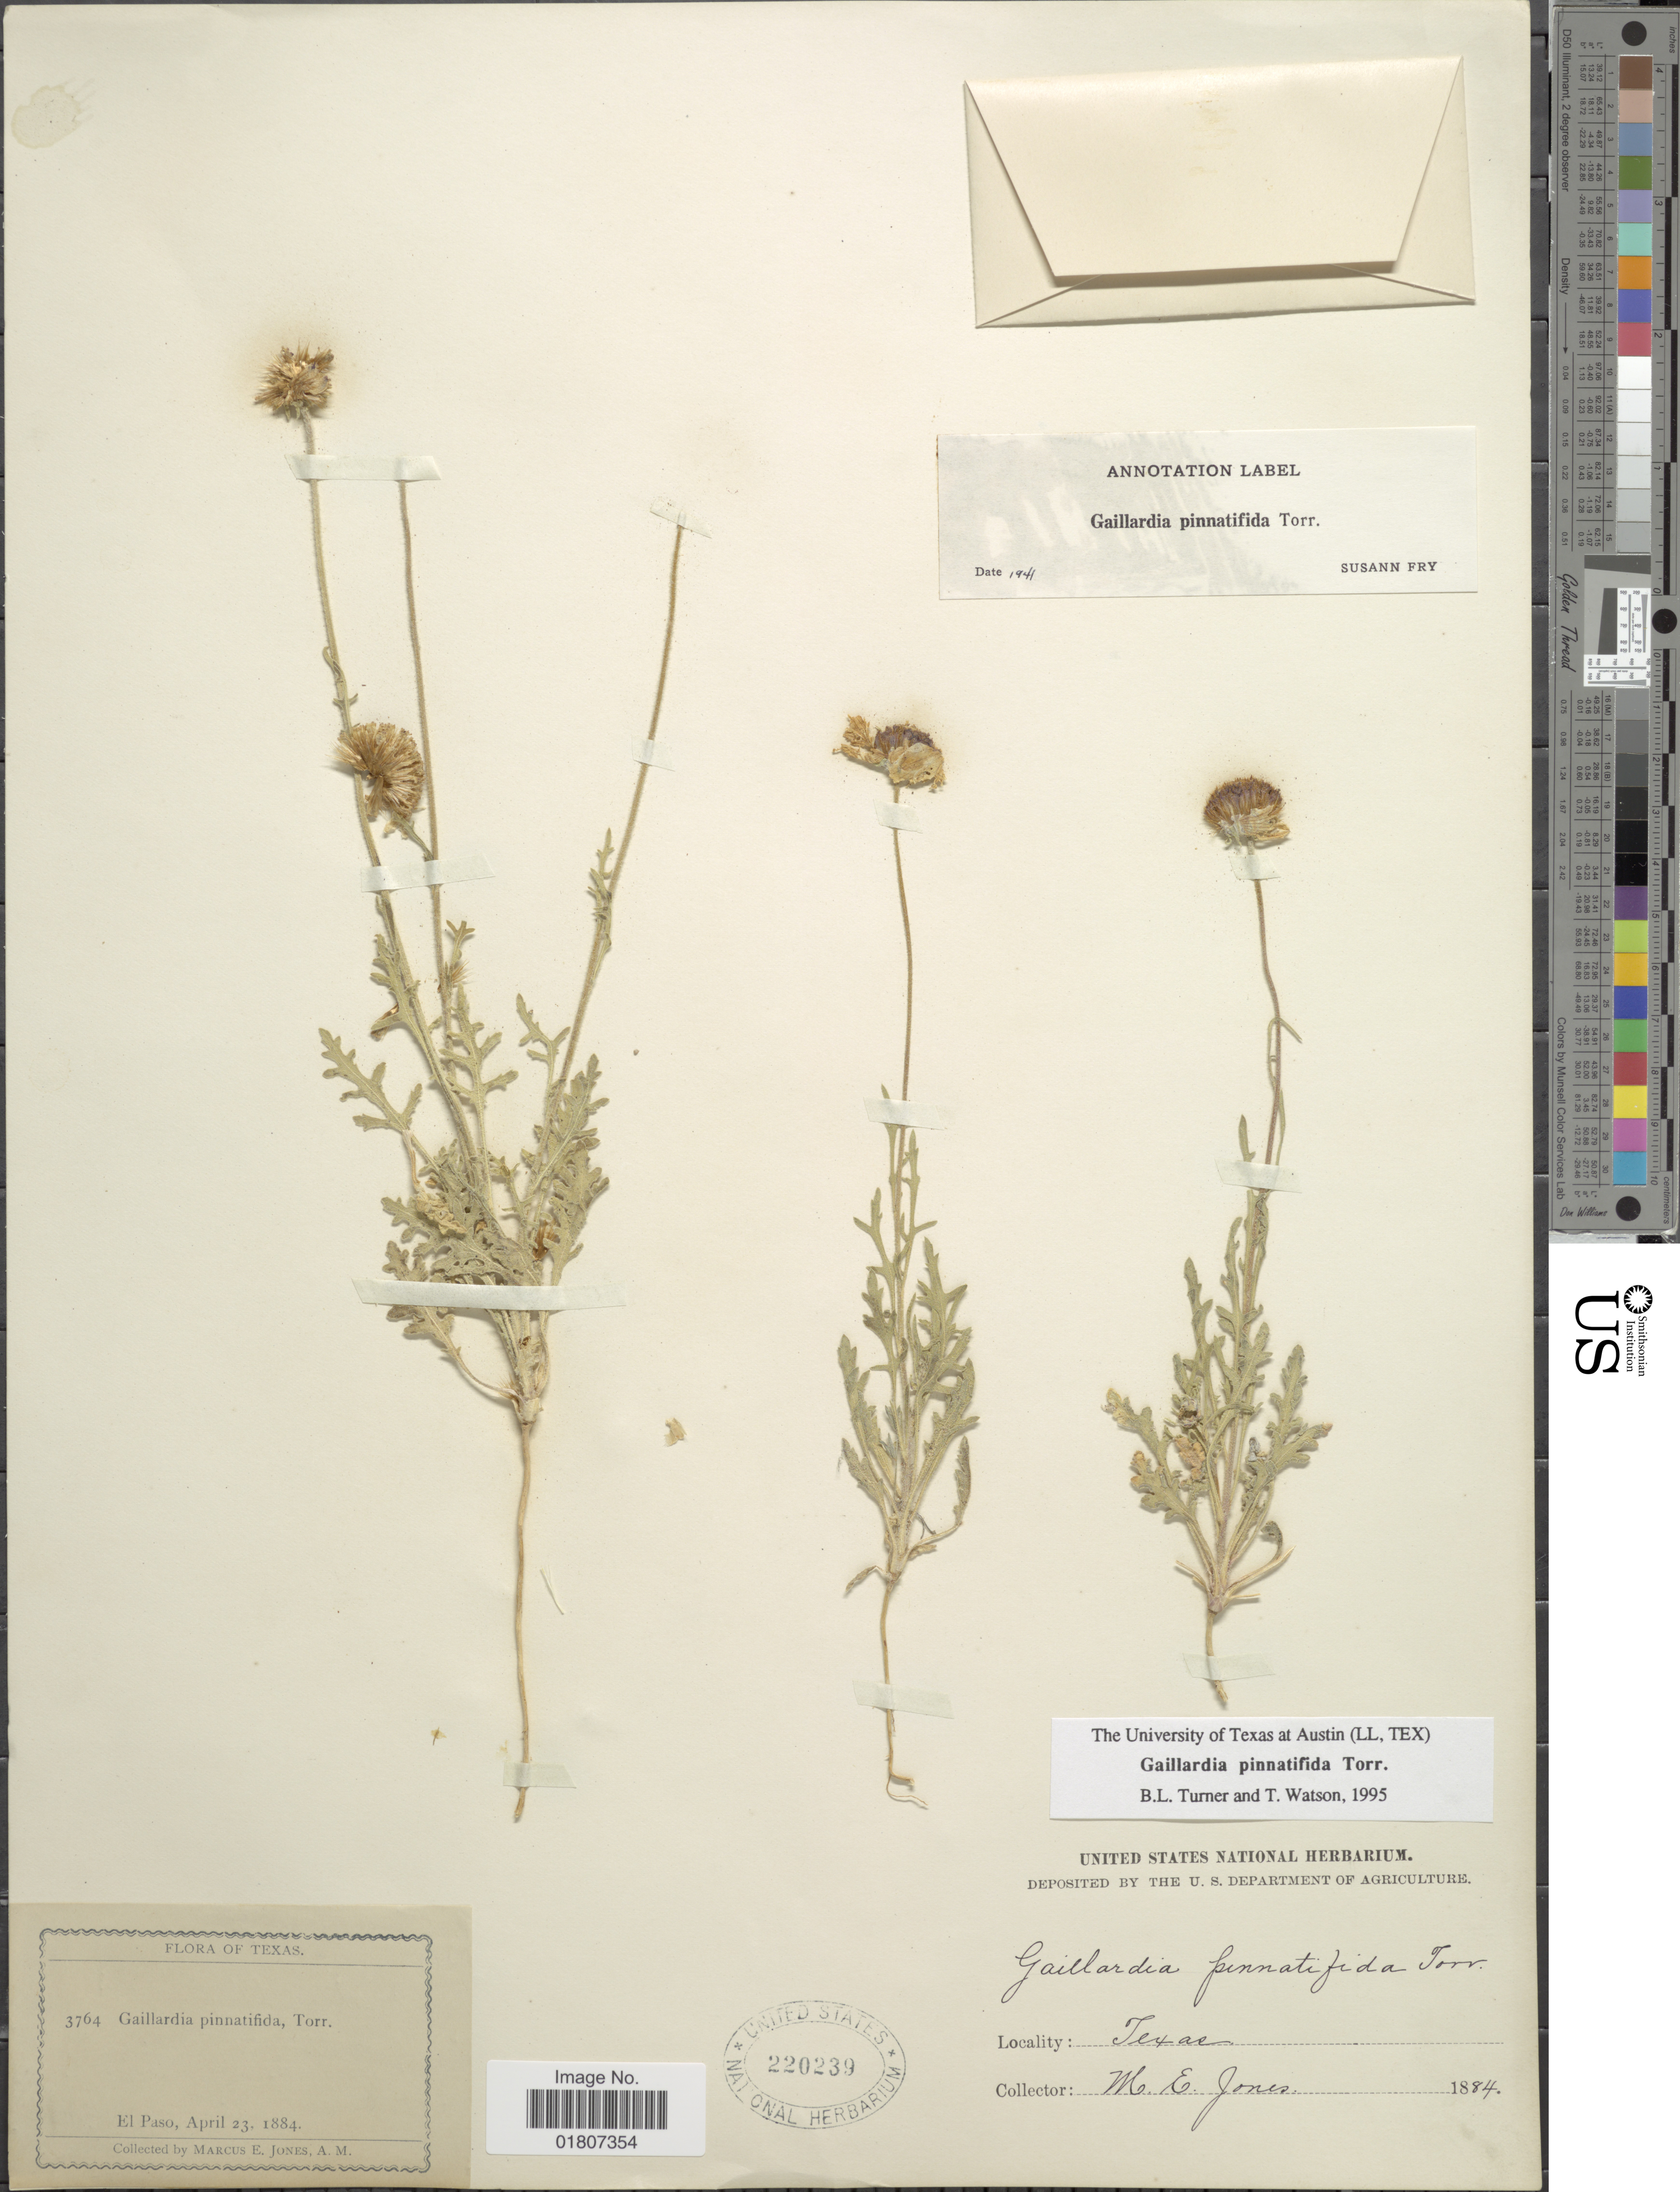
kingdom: Plantae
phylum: Tracheophyta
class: Magnoliopsida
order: Asterales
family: Asteraceae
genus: Gaillardia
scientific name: Gaillardia pinnatifida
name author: Torr.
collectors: M. E. Jones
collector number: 3764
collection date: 1884-04-23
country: United States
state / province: Texas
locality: El Paso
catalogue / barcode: US 220239